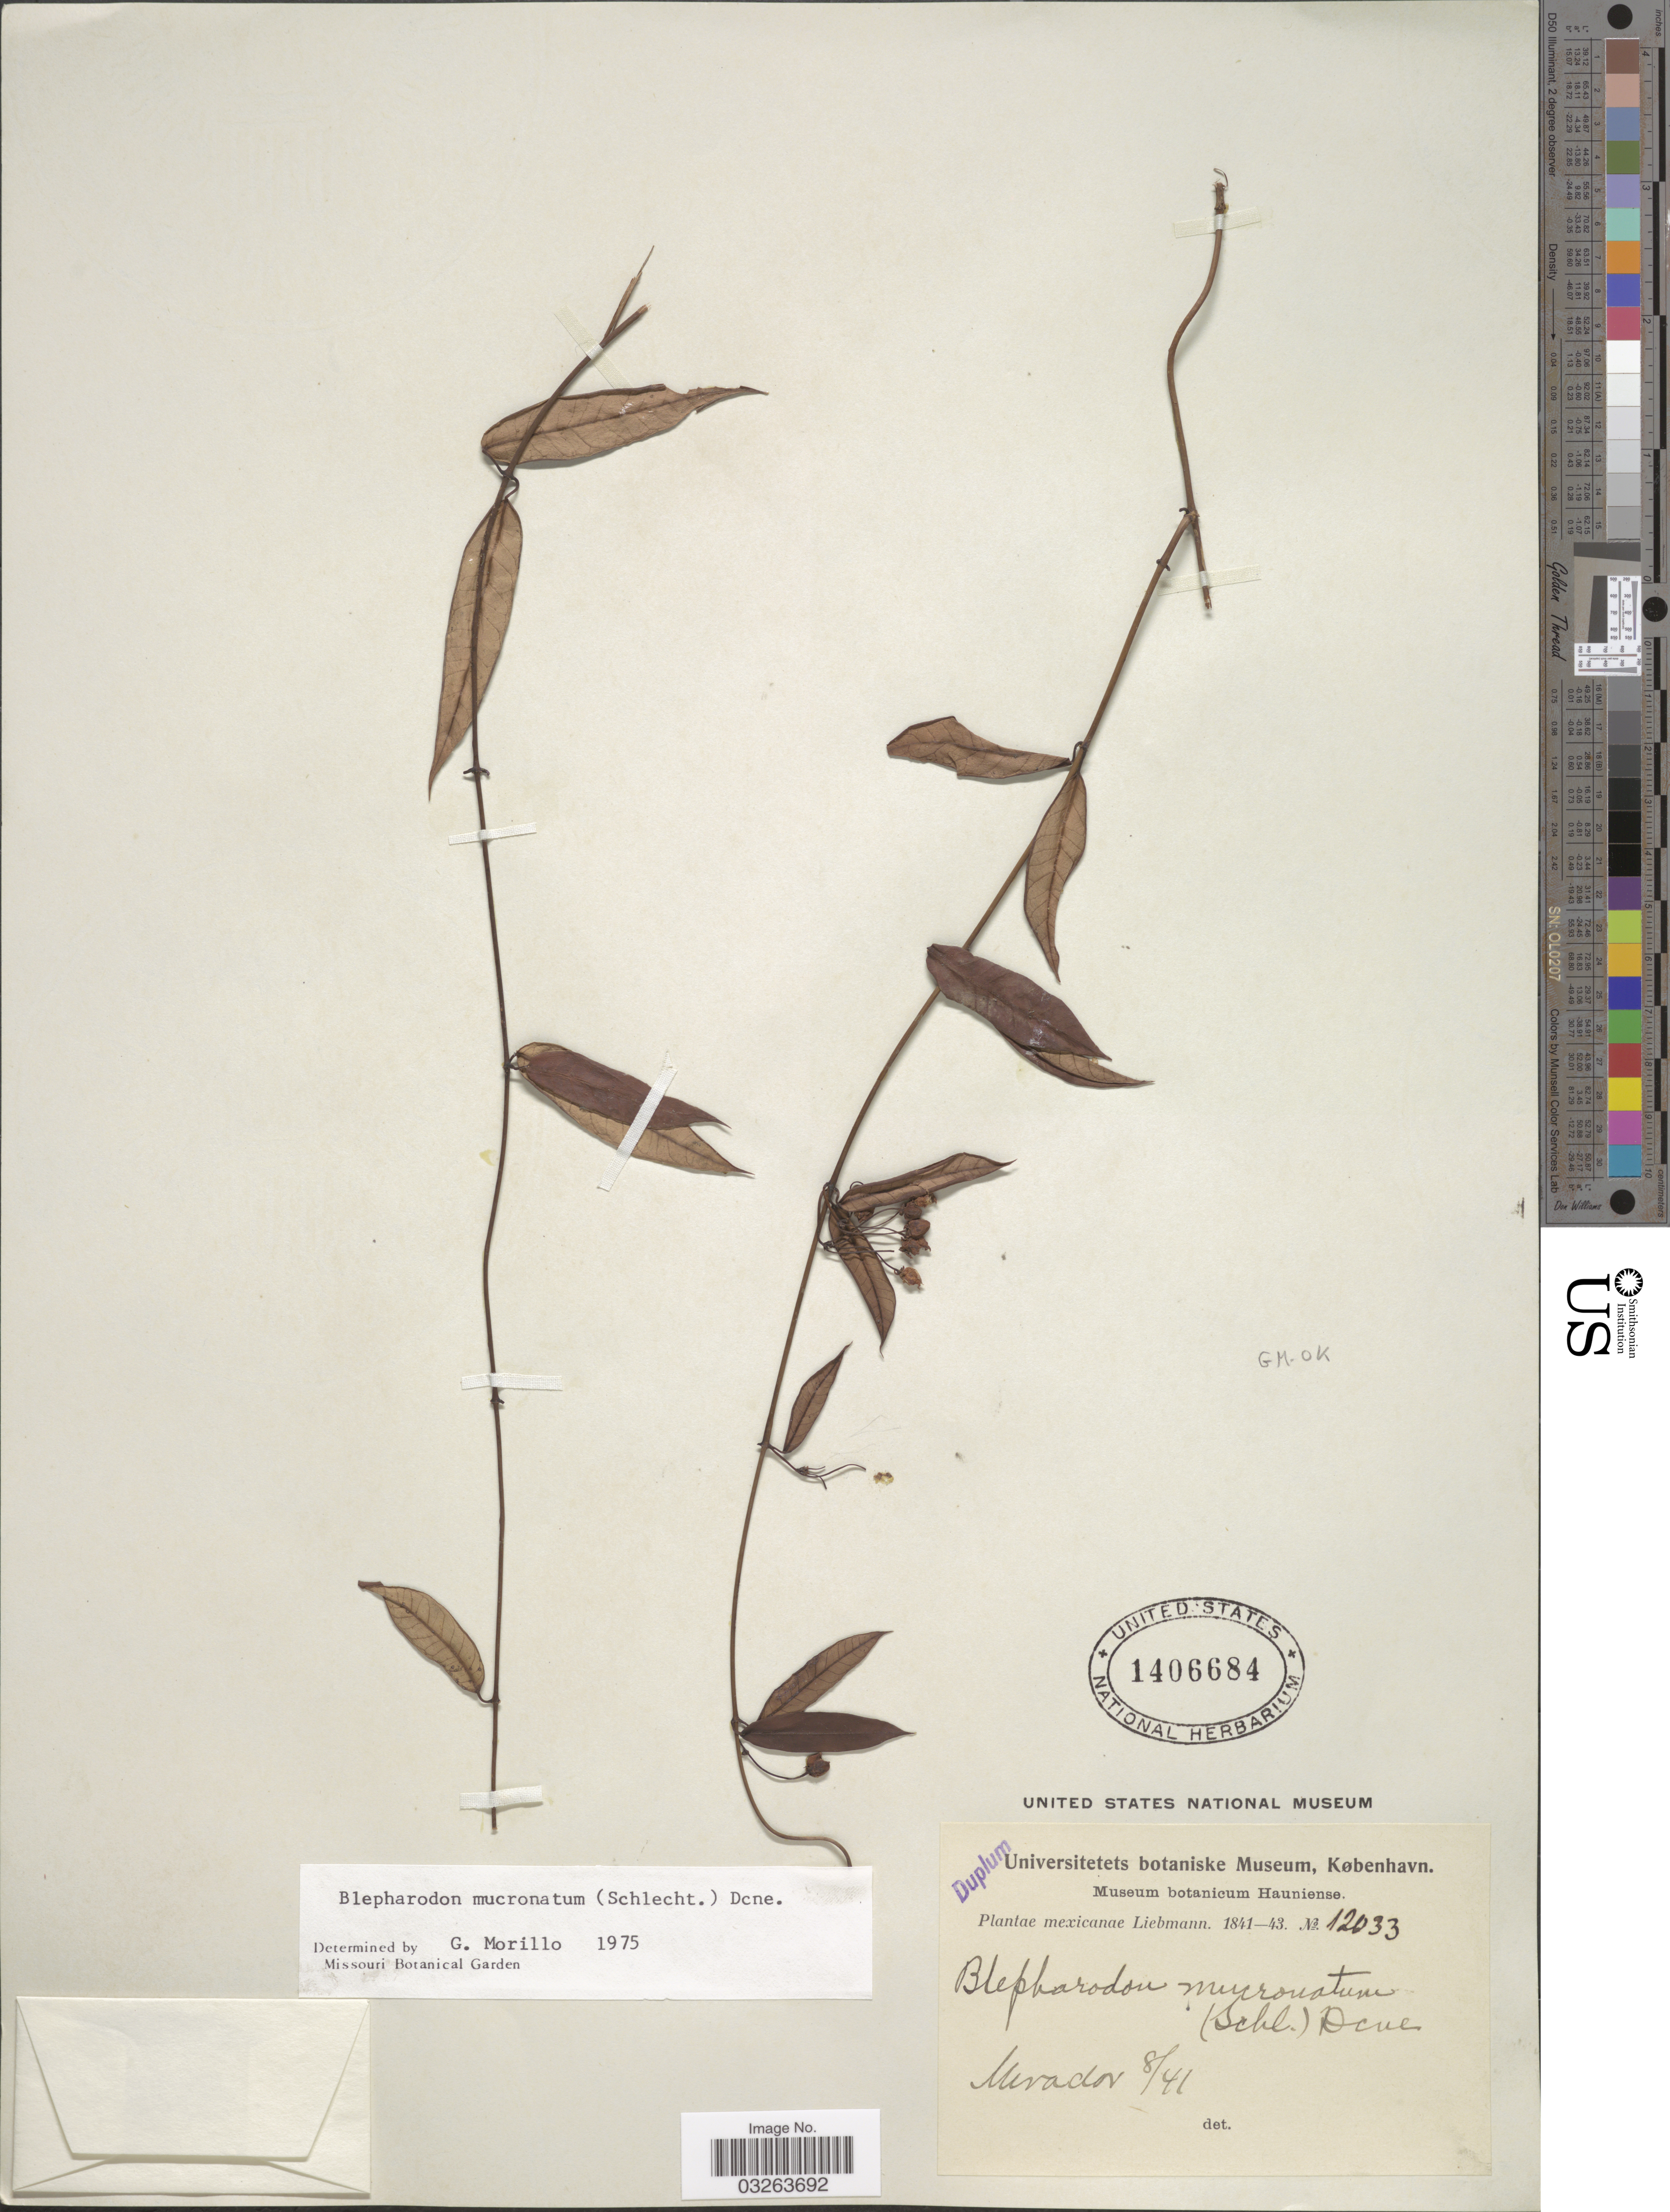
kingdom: Plantae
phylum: Tracheophyta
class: Magnoliopsida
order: Gentianales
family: Apocynaceae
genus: Blepharodon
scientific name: Blepharodon mucronatum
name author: (Schltdl.) Decne.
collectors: Liebmann, --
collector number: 12033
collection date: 1841-08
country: Mexico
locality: Mirador.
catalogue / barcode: US 1406684